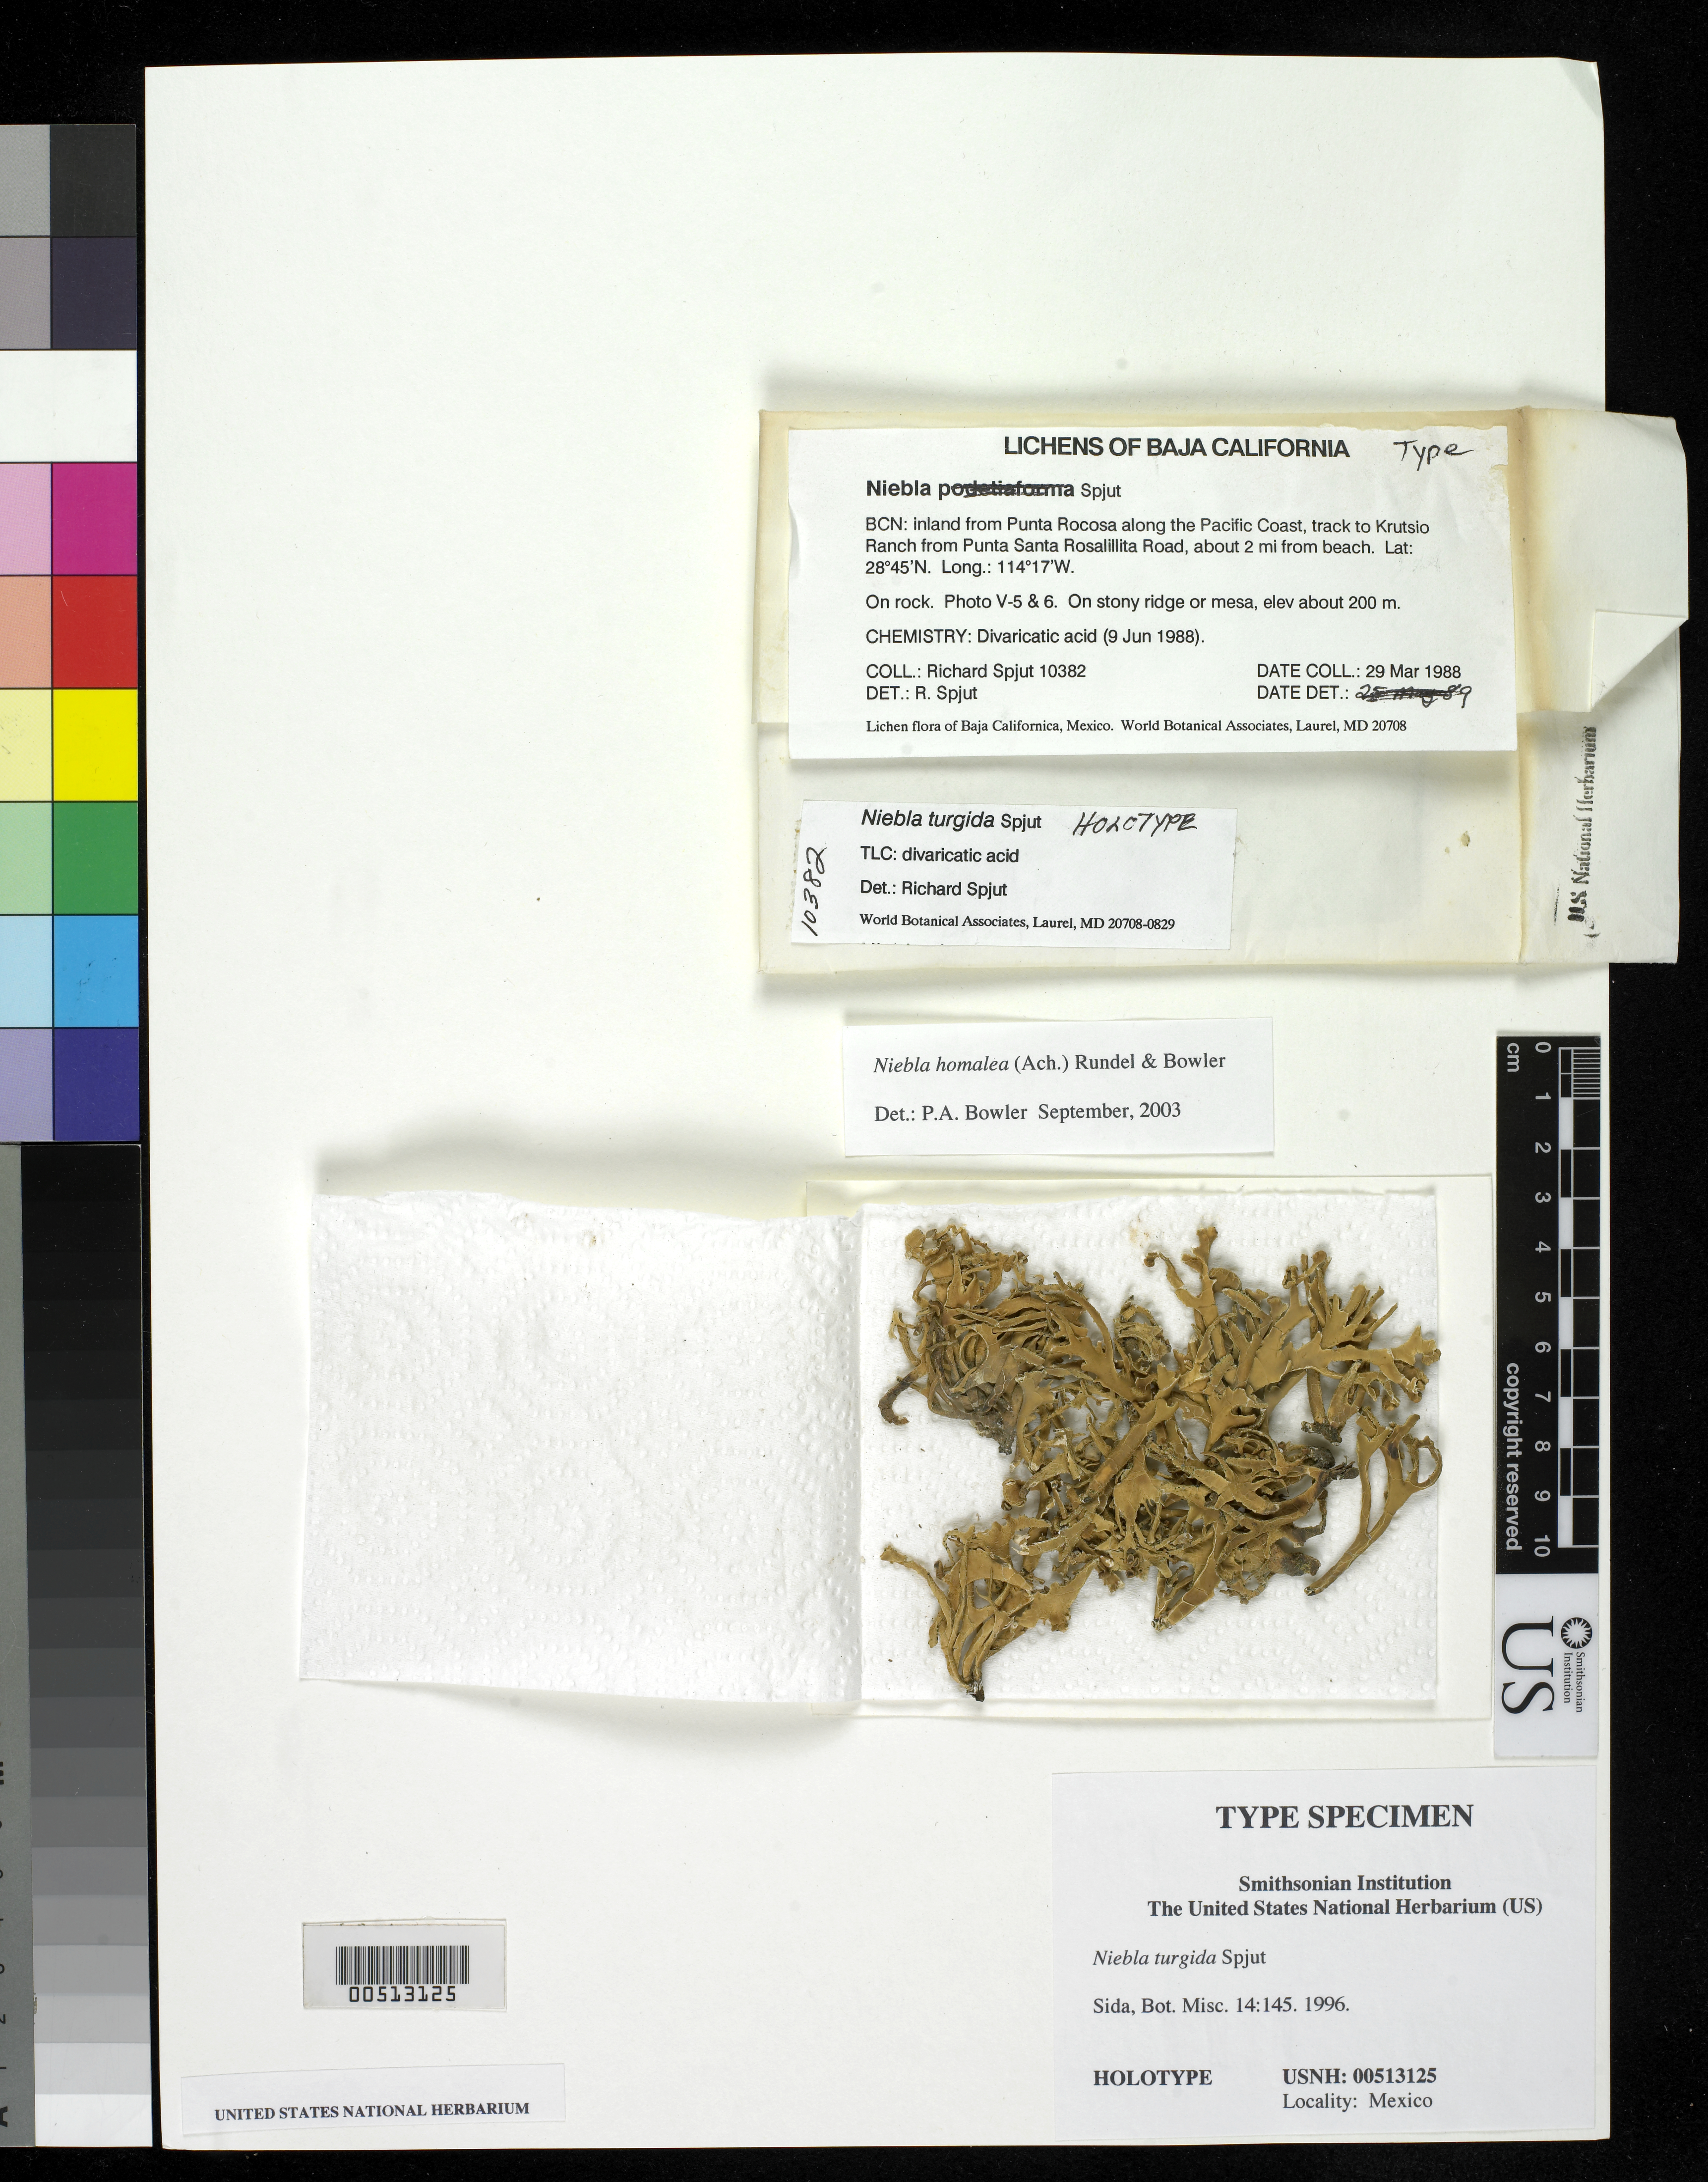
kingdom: Fungi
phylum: Ascomycota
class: Lecanoromycetes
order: Lecanorales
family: Ramalinaceae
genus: Niebla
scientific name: Niebla turgida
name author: Spjut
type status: Holotype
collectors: R. Spjut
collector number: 10382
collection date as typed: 29 Mar 1988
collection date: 1988-03-29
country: Mexico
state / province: Baja California Norte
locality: Inland from Punta Rocosa along Pacific coast, track to Krutsio Ranch from Punta Santa Rosalillita, ca. 2 mi from beach.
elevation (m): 200